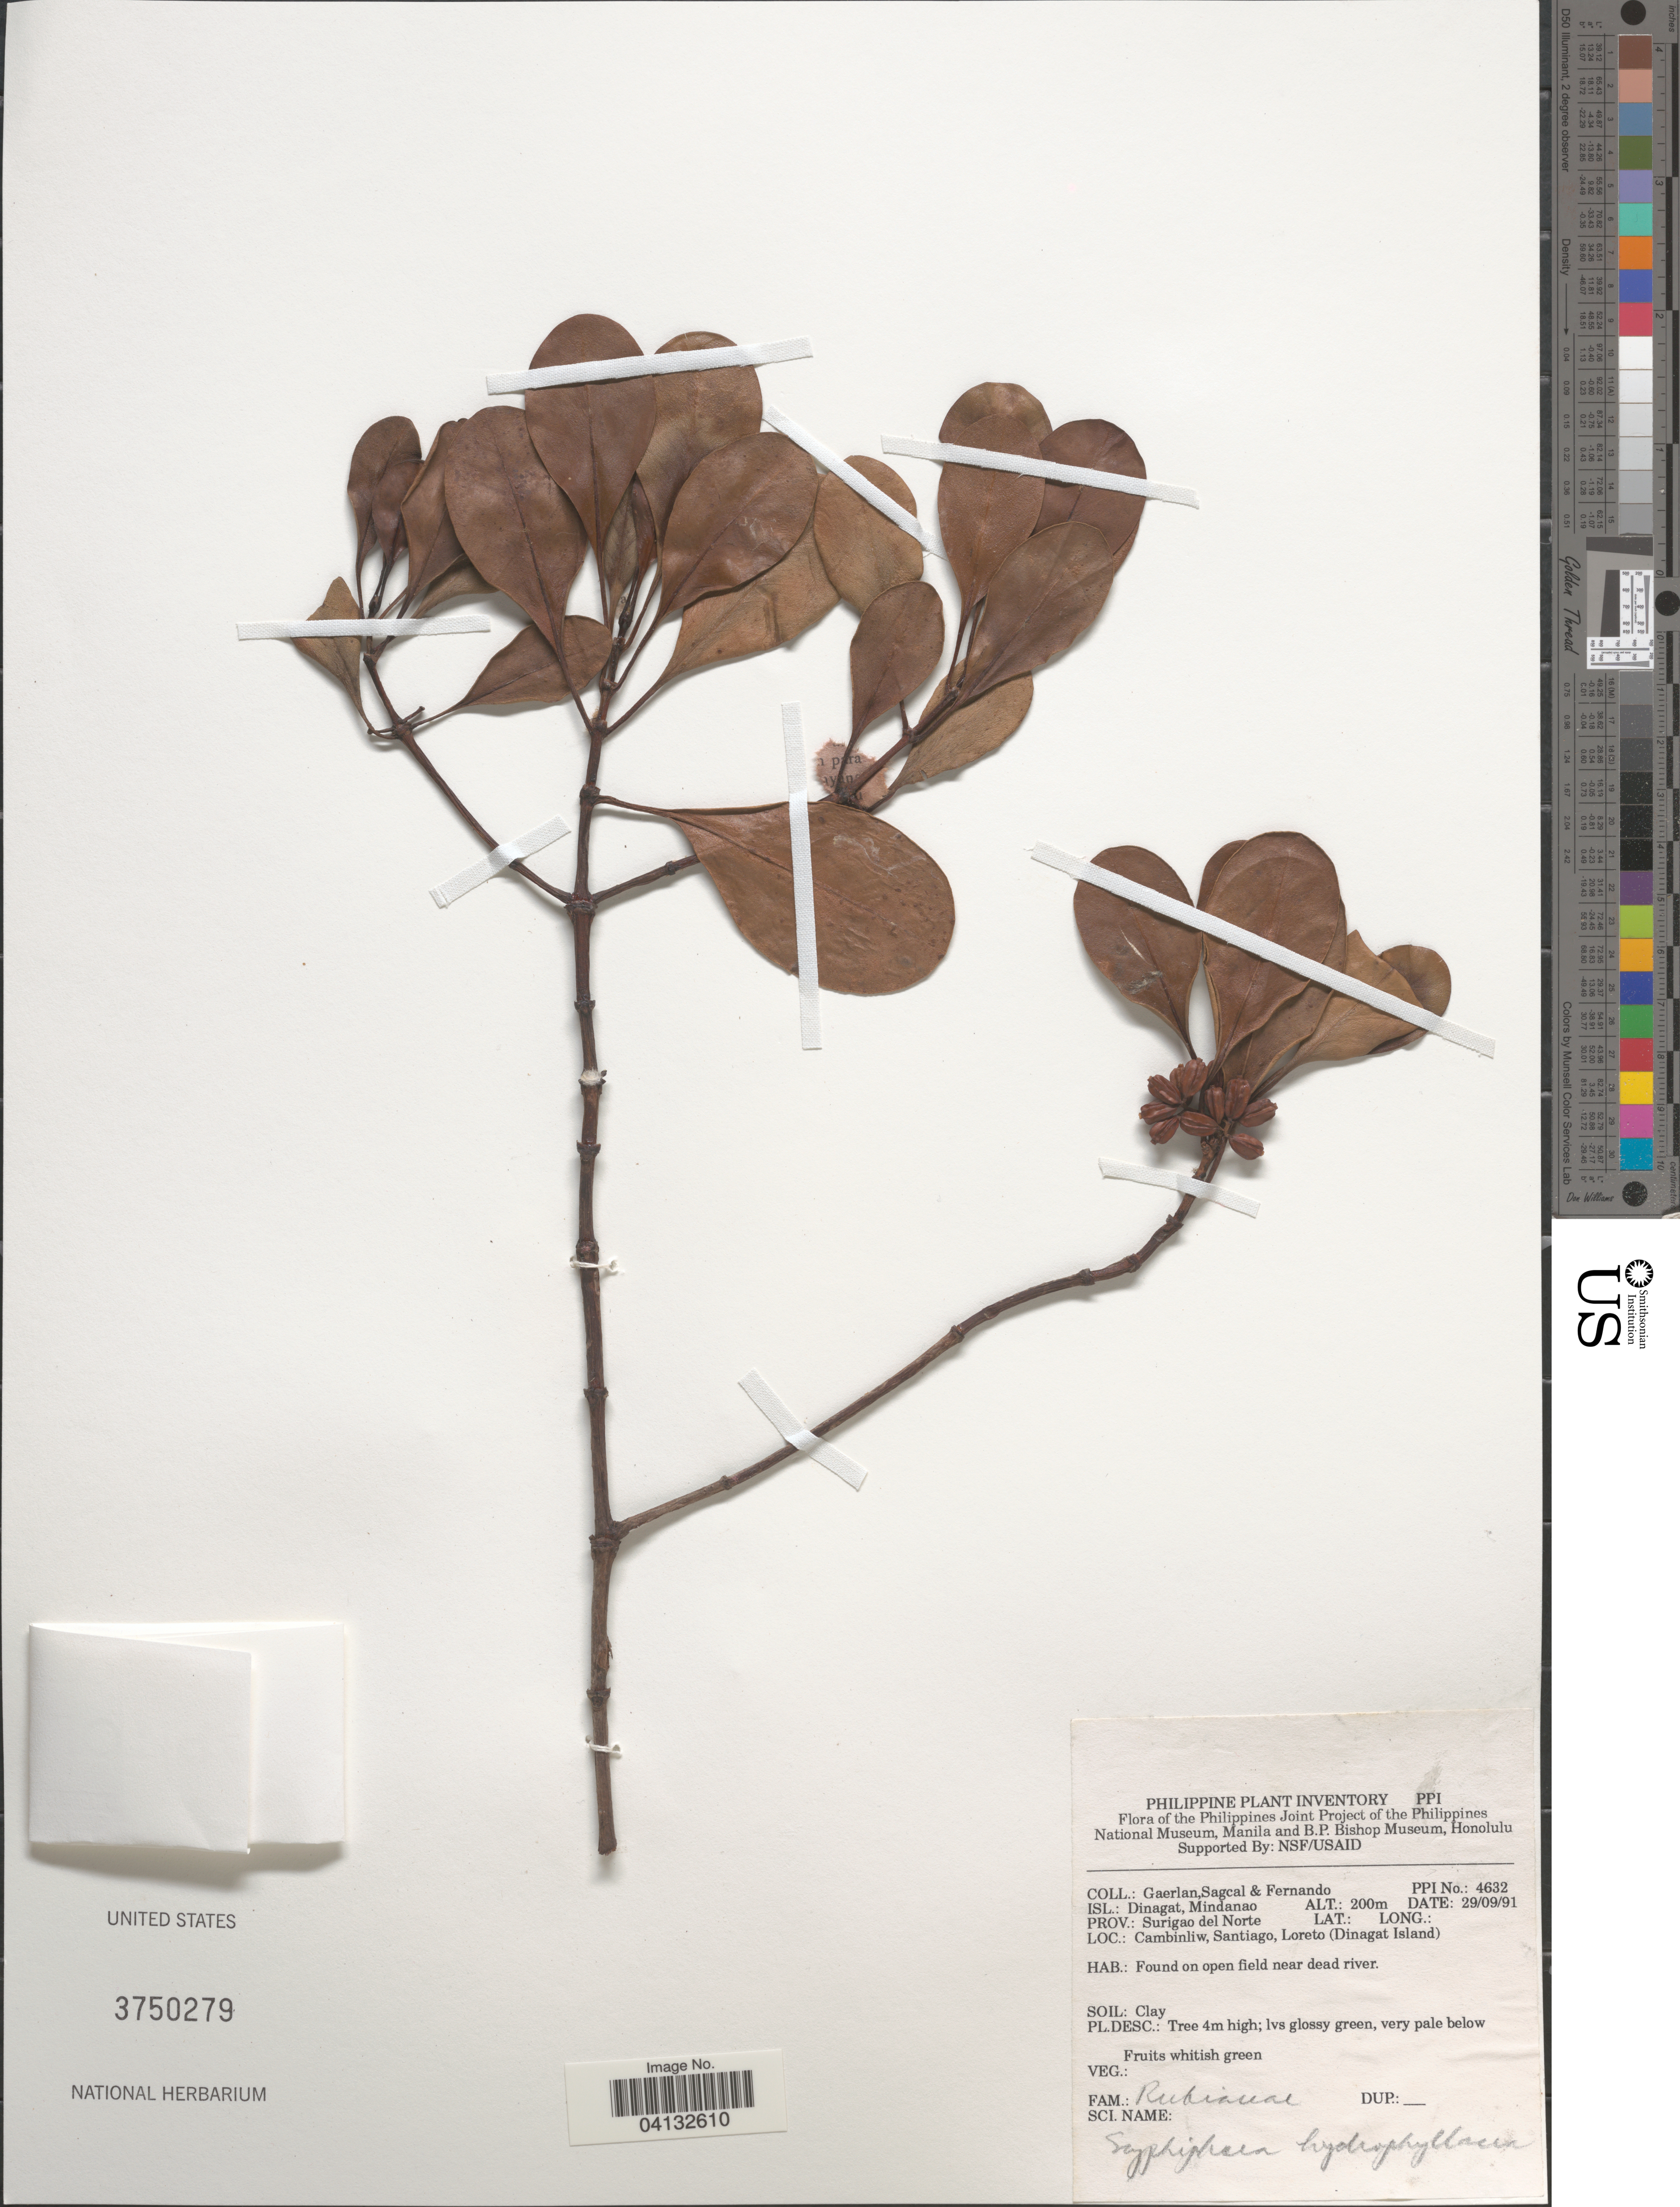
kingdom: Plantae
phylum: Tracheophyta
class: Magnoliopsida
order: Gentianales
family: Rubiaceae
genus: Scyphiphora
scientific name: Scyphiphora hydrophyllacea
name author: Gaertn.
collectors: Gaerlan, E. Sagcal & -- Fernando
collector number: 4632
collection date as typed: Transcribed d/m/y: 29/9/91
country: Philippines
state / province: Caraga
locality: Isl.: Dinagat, Mindanao. Prov.: Surigao del Norte. Cambinliw, Santiago, Loreto (Dinagat Island).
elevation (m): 200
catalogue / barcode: US 3750279